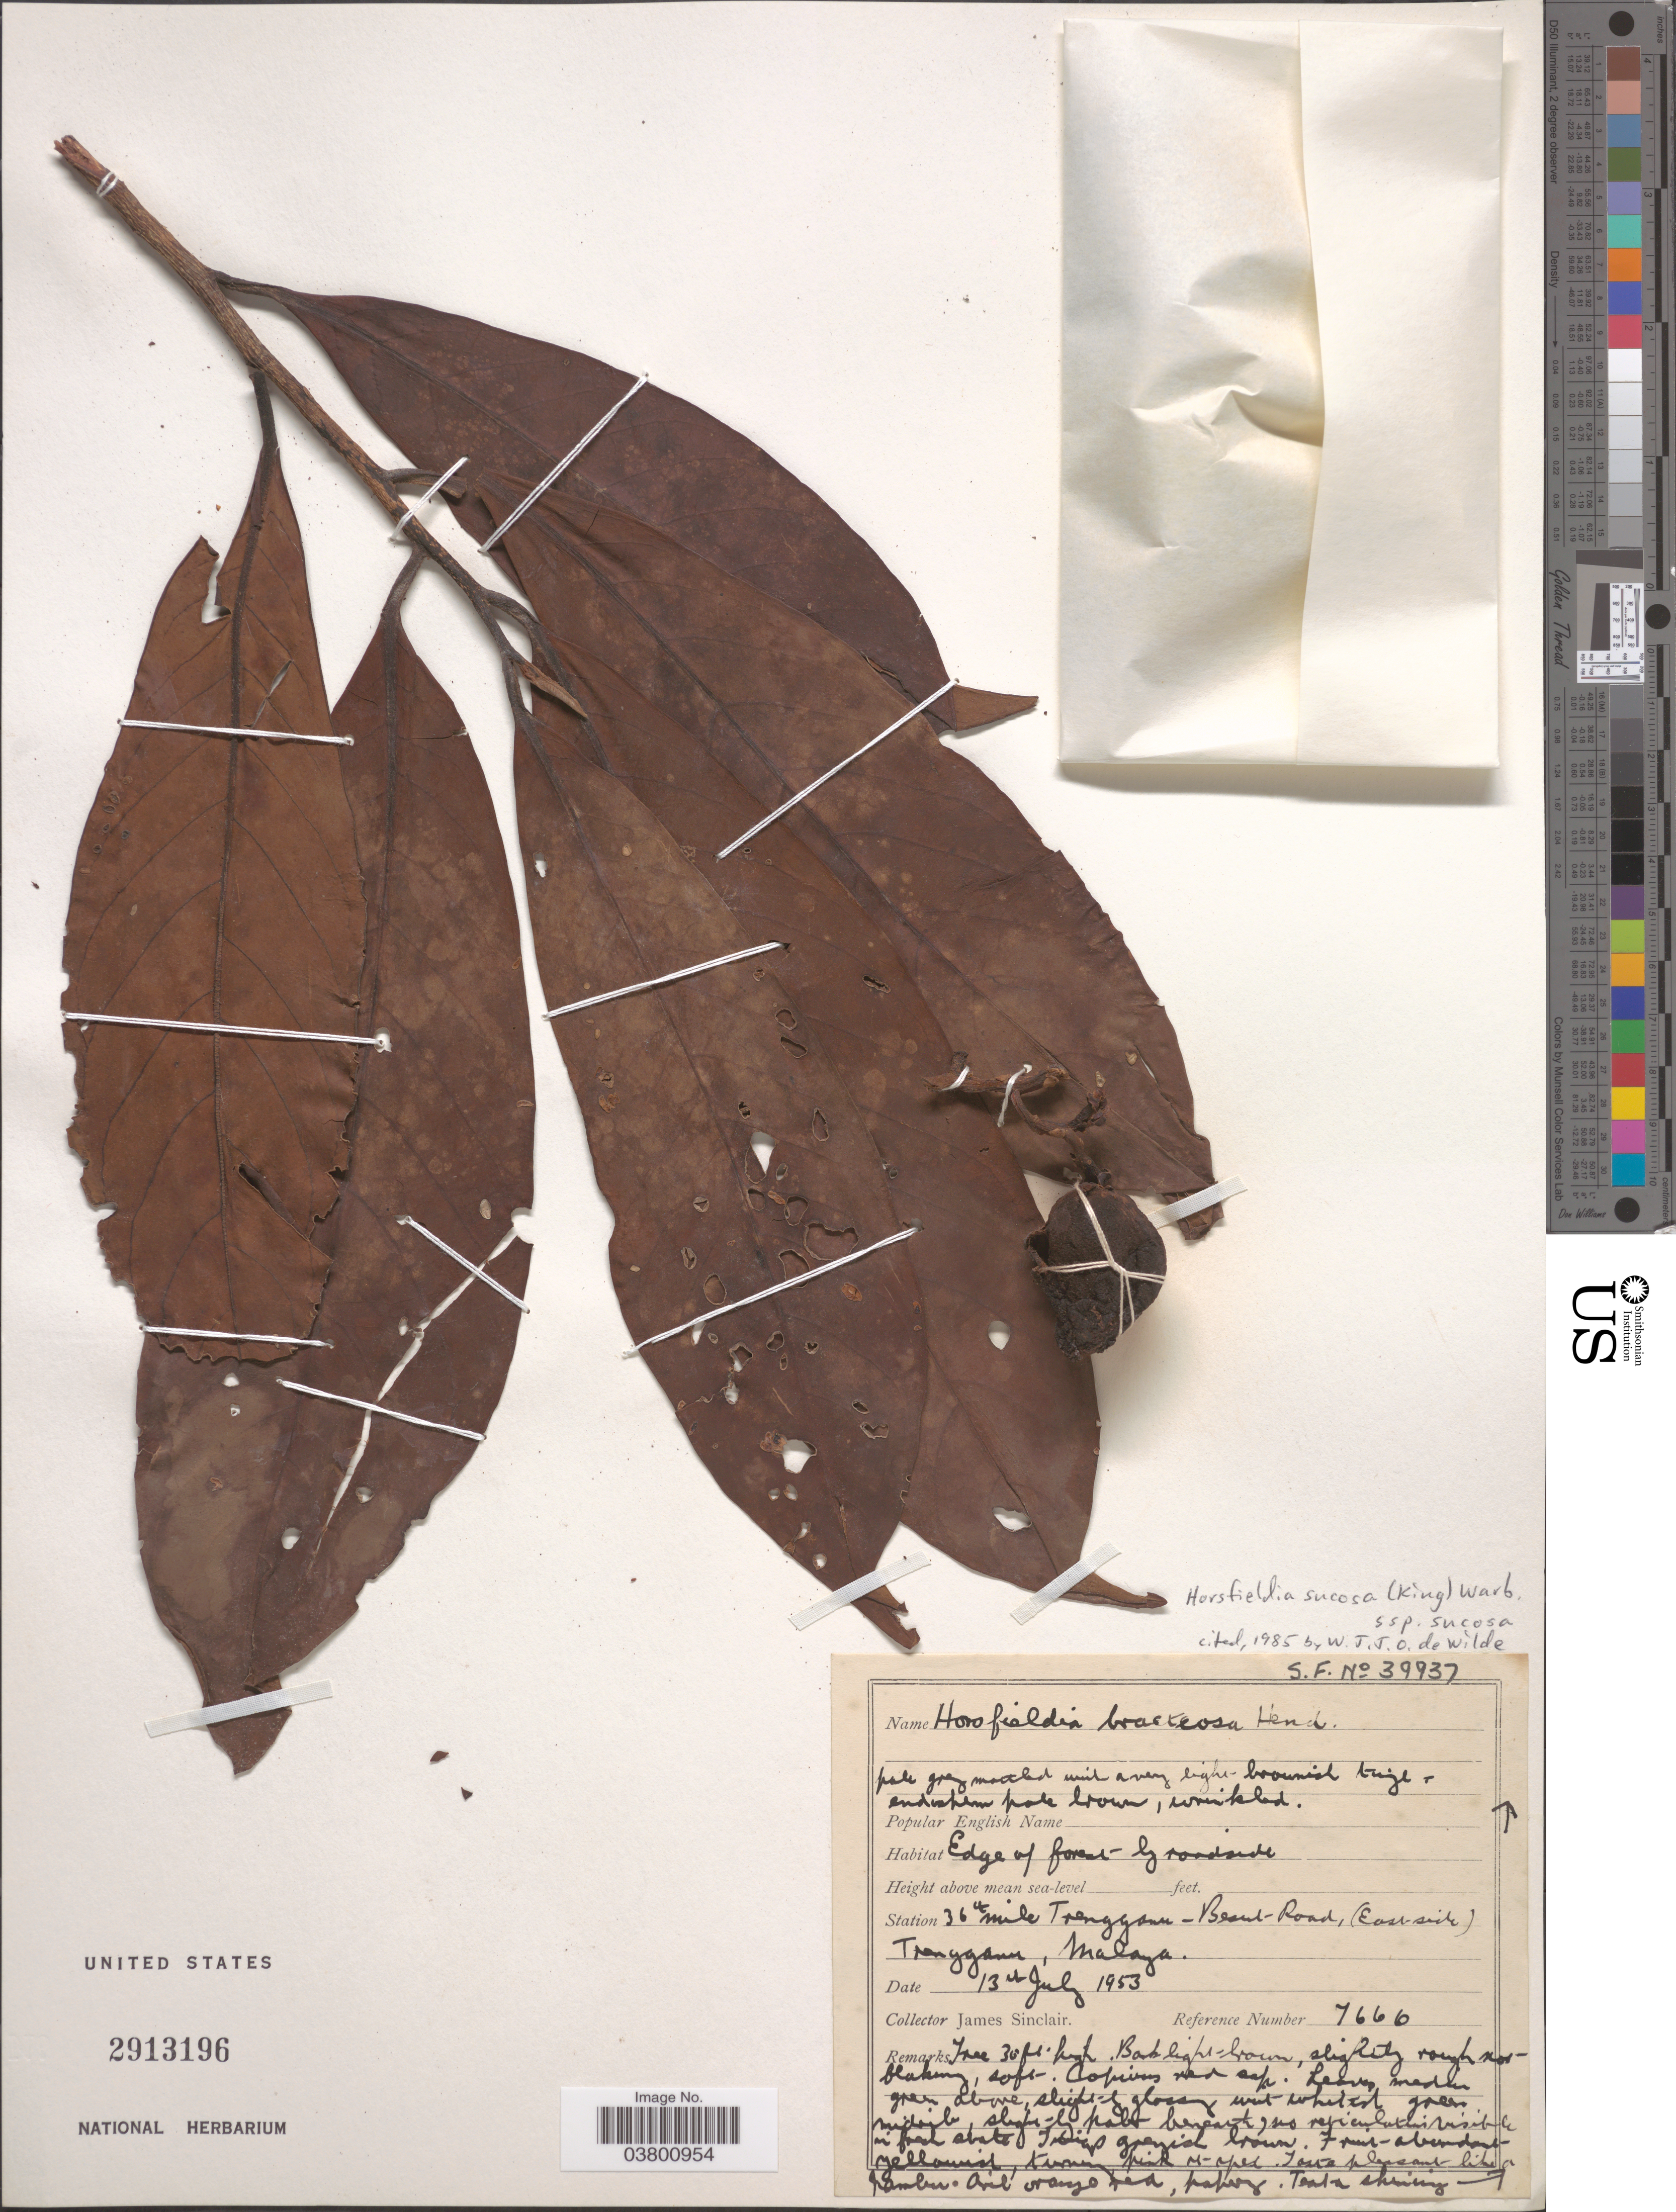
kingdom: Plantae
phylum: Tracheophyta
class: Magnoliopsida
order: Magnoliales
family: Myristicaceae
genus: Horsfieldia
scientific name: Horsfieldia sucosa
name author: Warb.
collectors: J. Sinclair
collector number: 7666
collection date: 1953-07-13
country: Malaysia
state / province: Terengganu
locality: Station 36th mile Trengganu-Besut Road, (East-side). Trengganu, Malaya.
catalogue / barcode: US 2913196